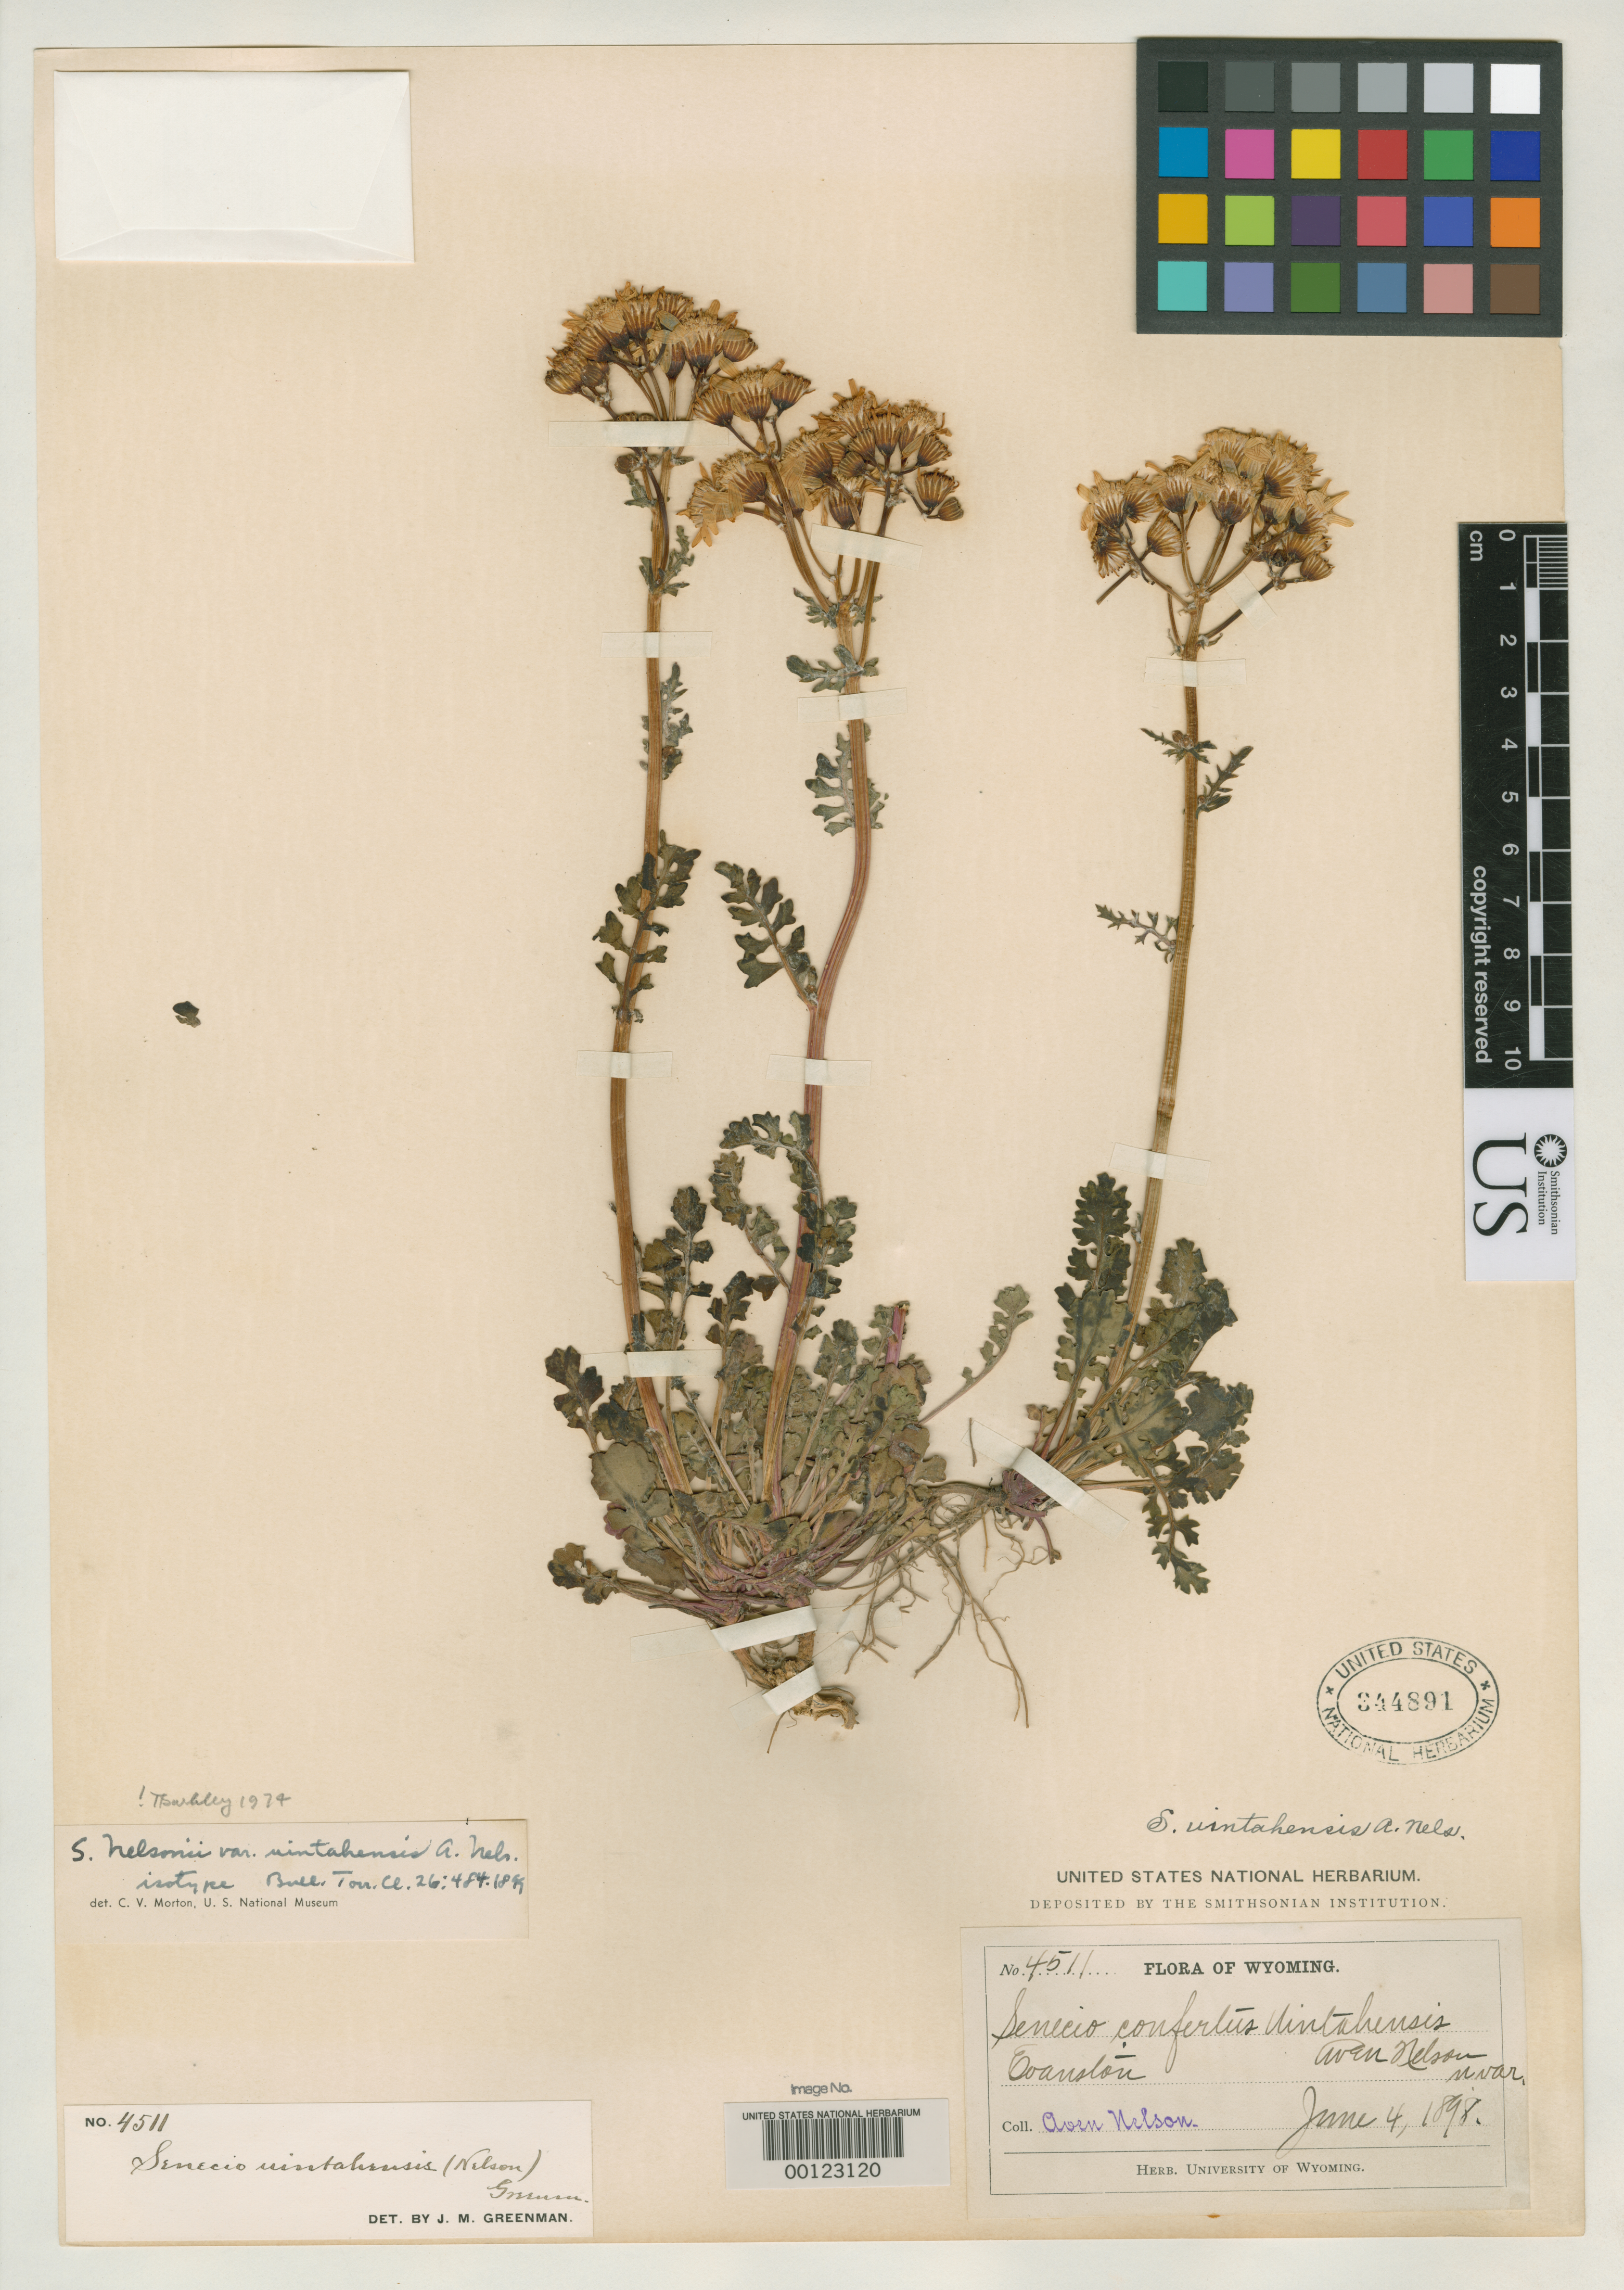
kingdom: Plantae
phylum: Tracheophyta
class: Magnoliopsida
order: Asterales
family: Asteraceae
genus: Senecio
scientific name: Senecio nelsonii var. uintahensis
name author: A. Nelson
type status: Isotype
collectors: A. Nelson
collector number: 4511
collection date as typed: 04 Jun 1898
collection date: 1898-06-04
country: United States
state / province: Wyoming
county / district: Uinta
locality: Evanston.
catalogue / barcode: US 344891